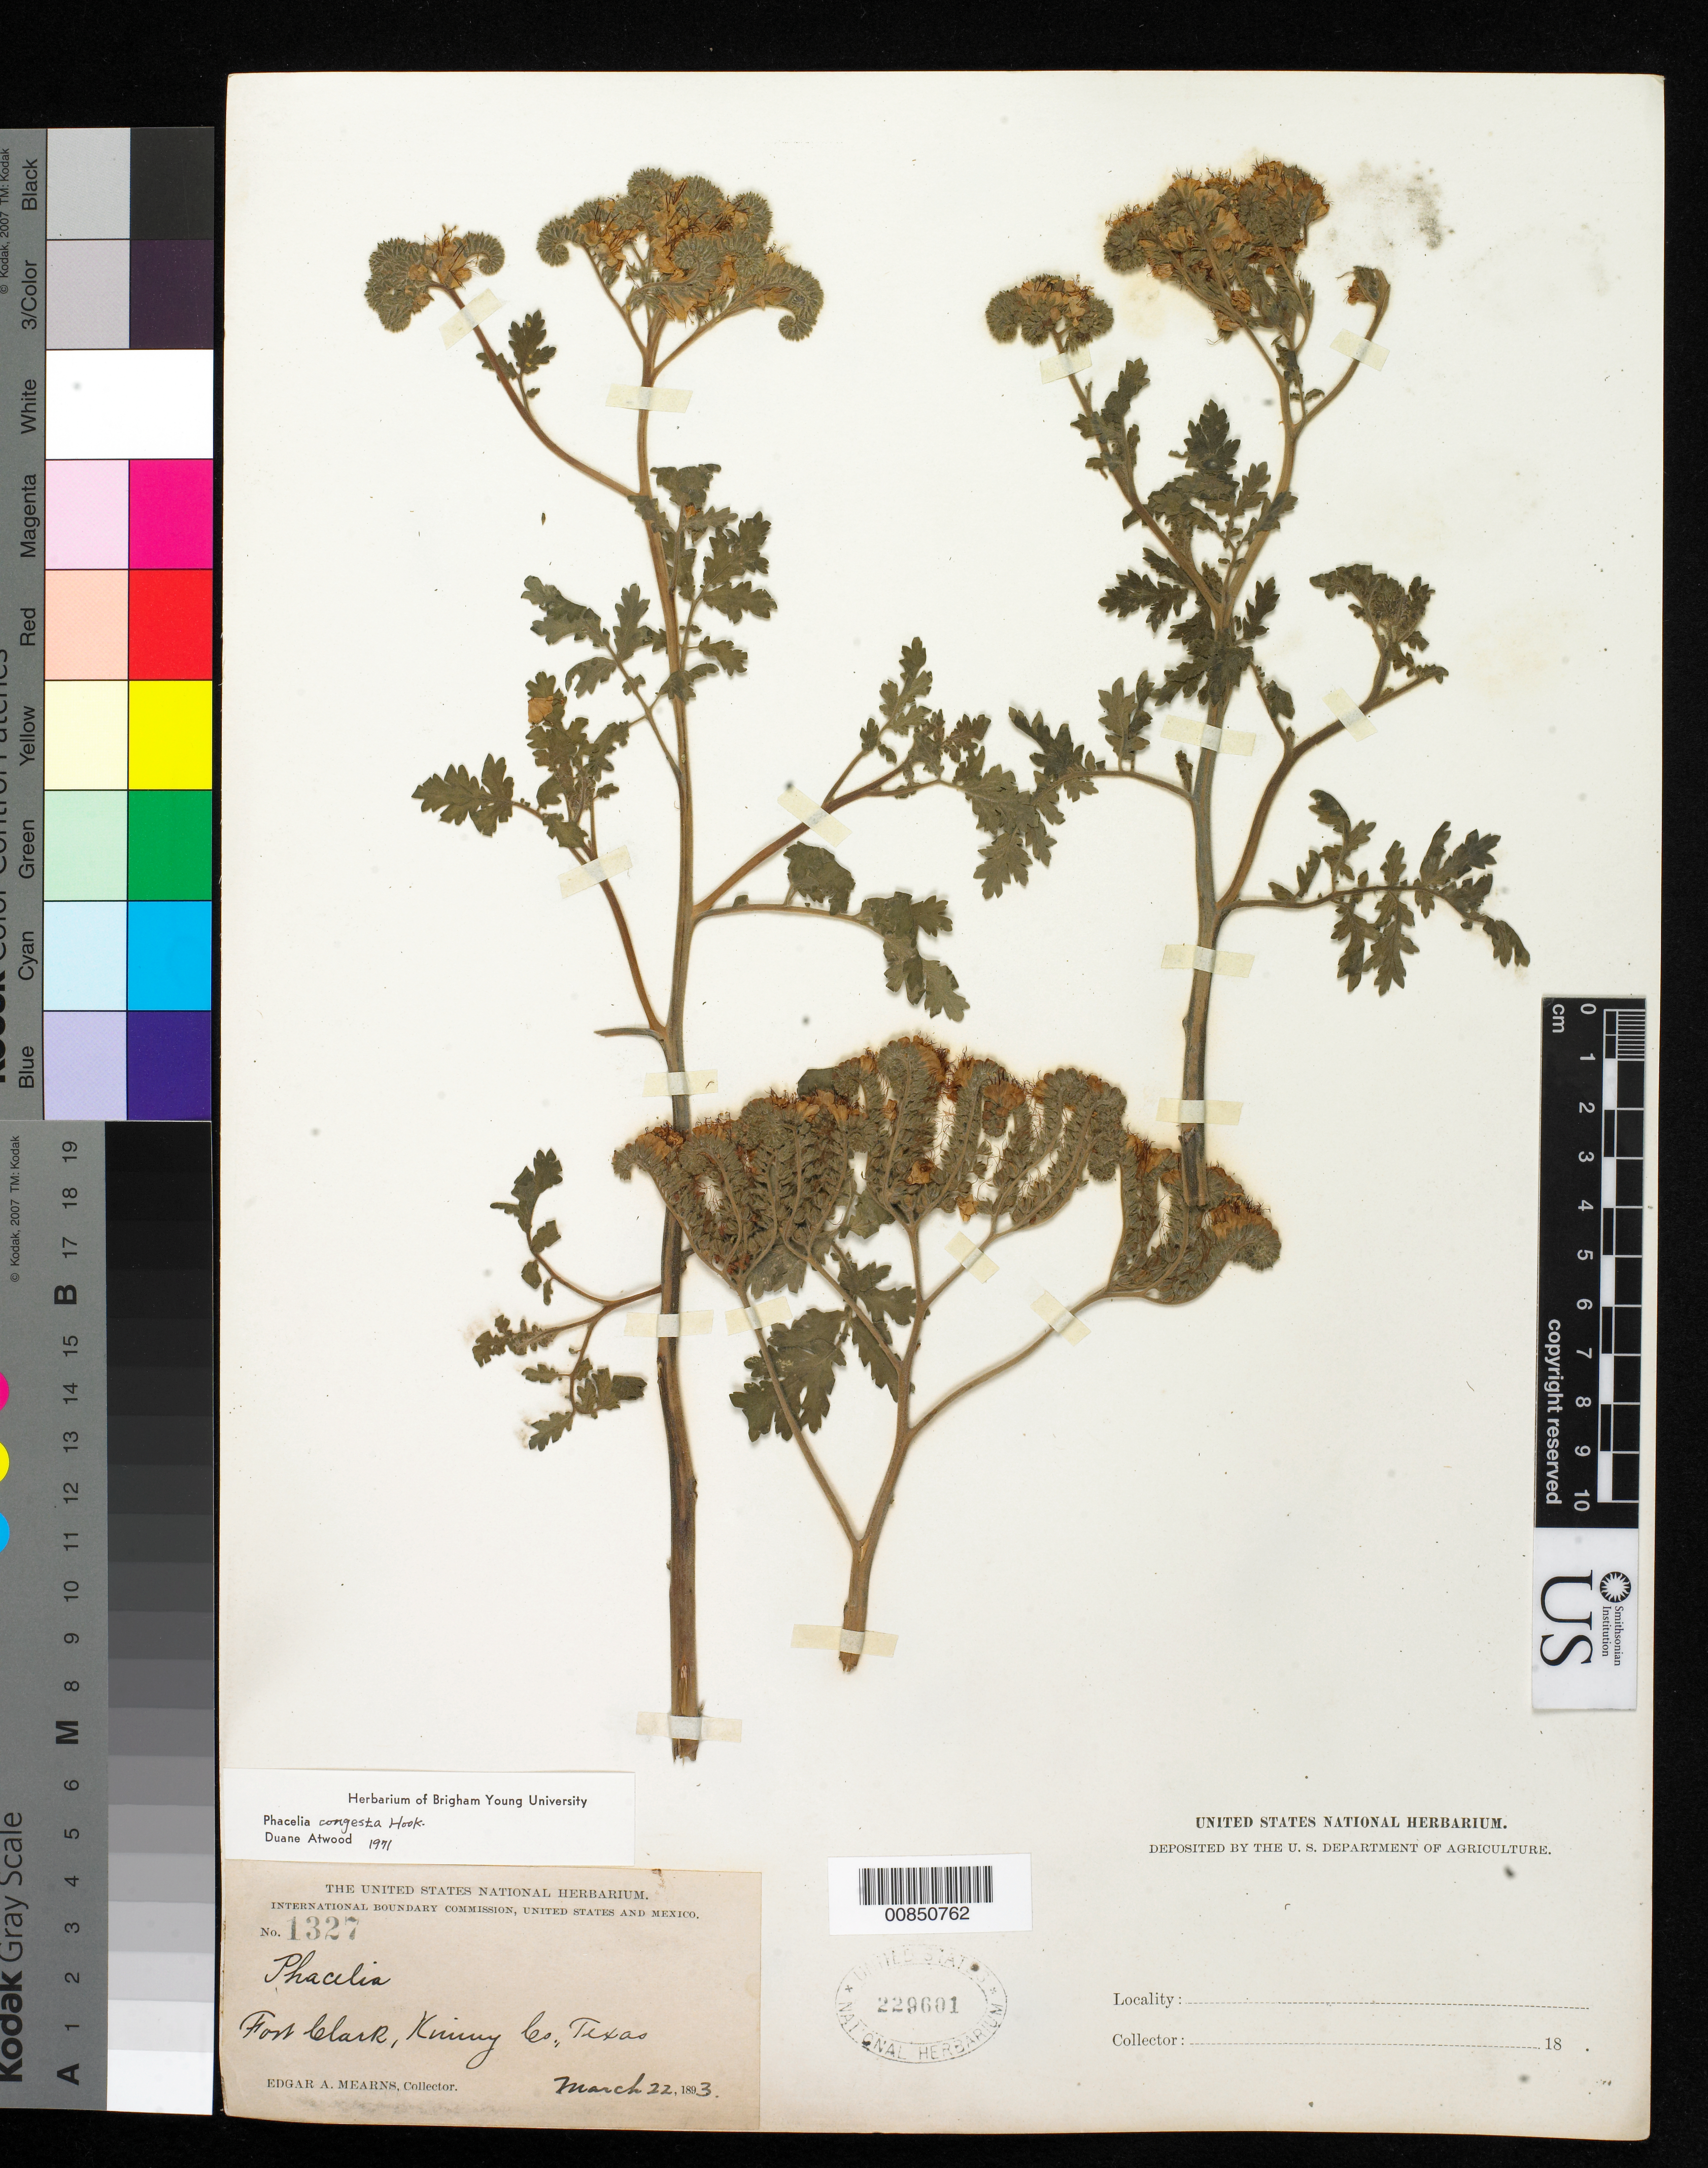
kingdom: Plantae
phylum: Tracheophyta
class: Magnoliopsida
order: Boraginales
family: Hydrophyllaceae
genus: Phacelia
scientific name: Phacelia congesta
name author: Hook.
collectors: E. A. Mearns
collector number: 1327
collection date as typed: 22 Mar 1893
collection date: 1893-03-22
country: United States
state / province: Texas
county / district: Kinney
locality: Fort Clark, Kinney County, Texas.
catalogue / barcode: US 229601